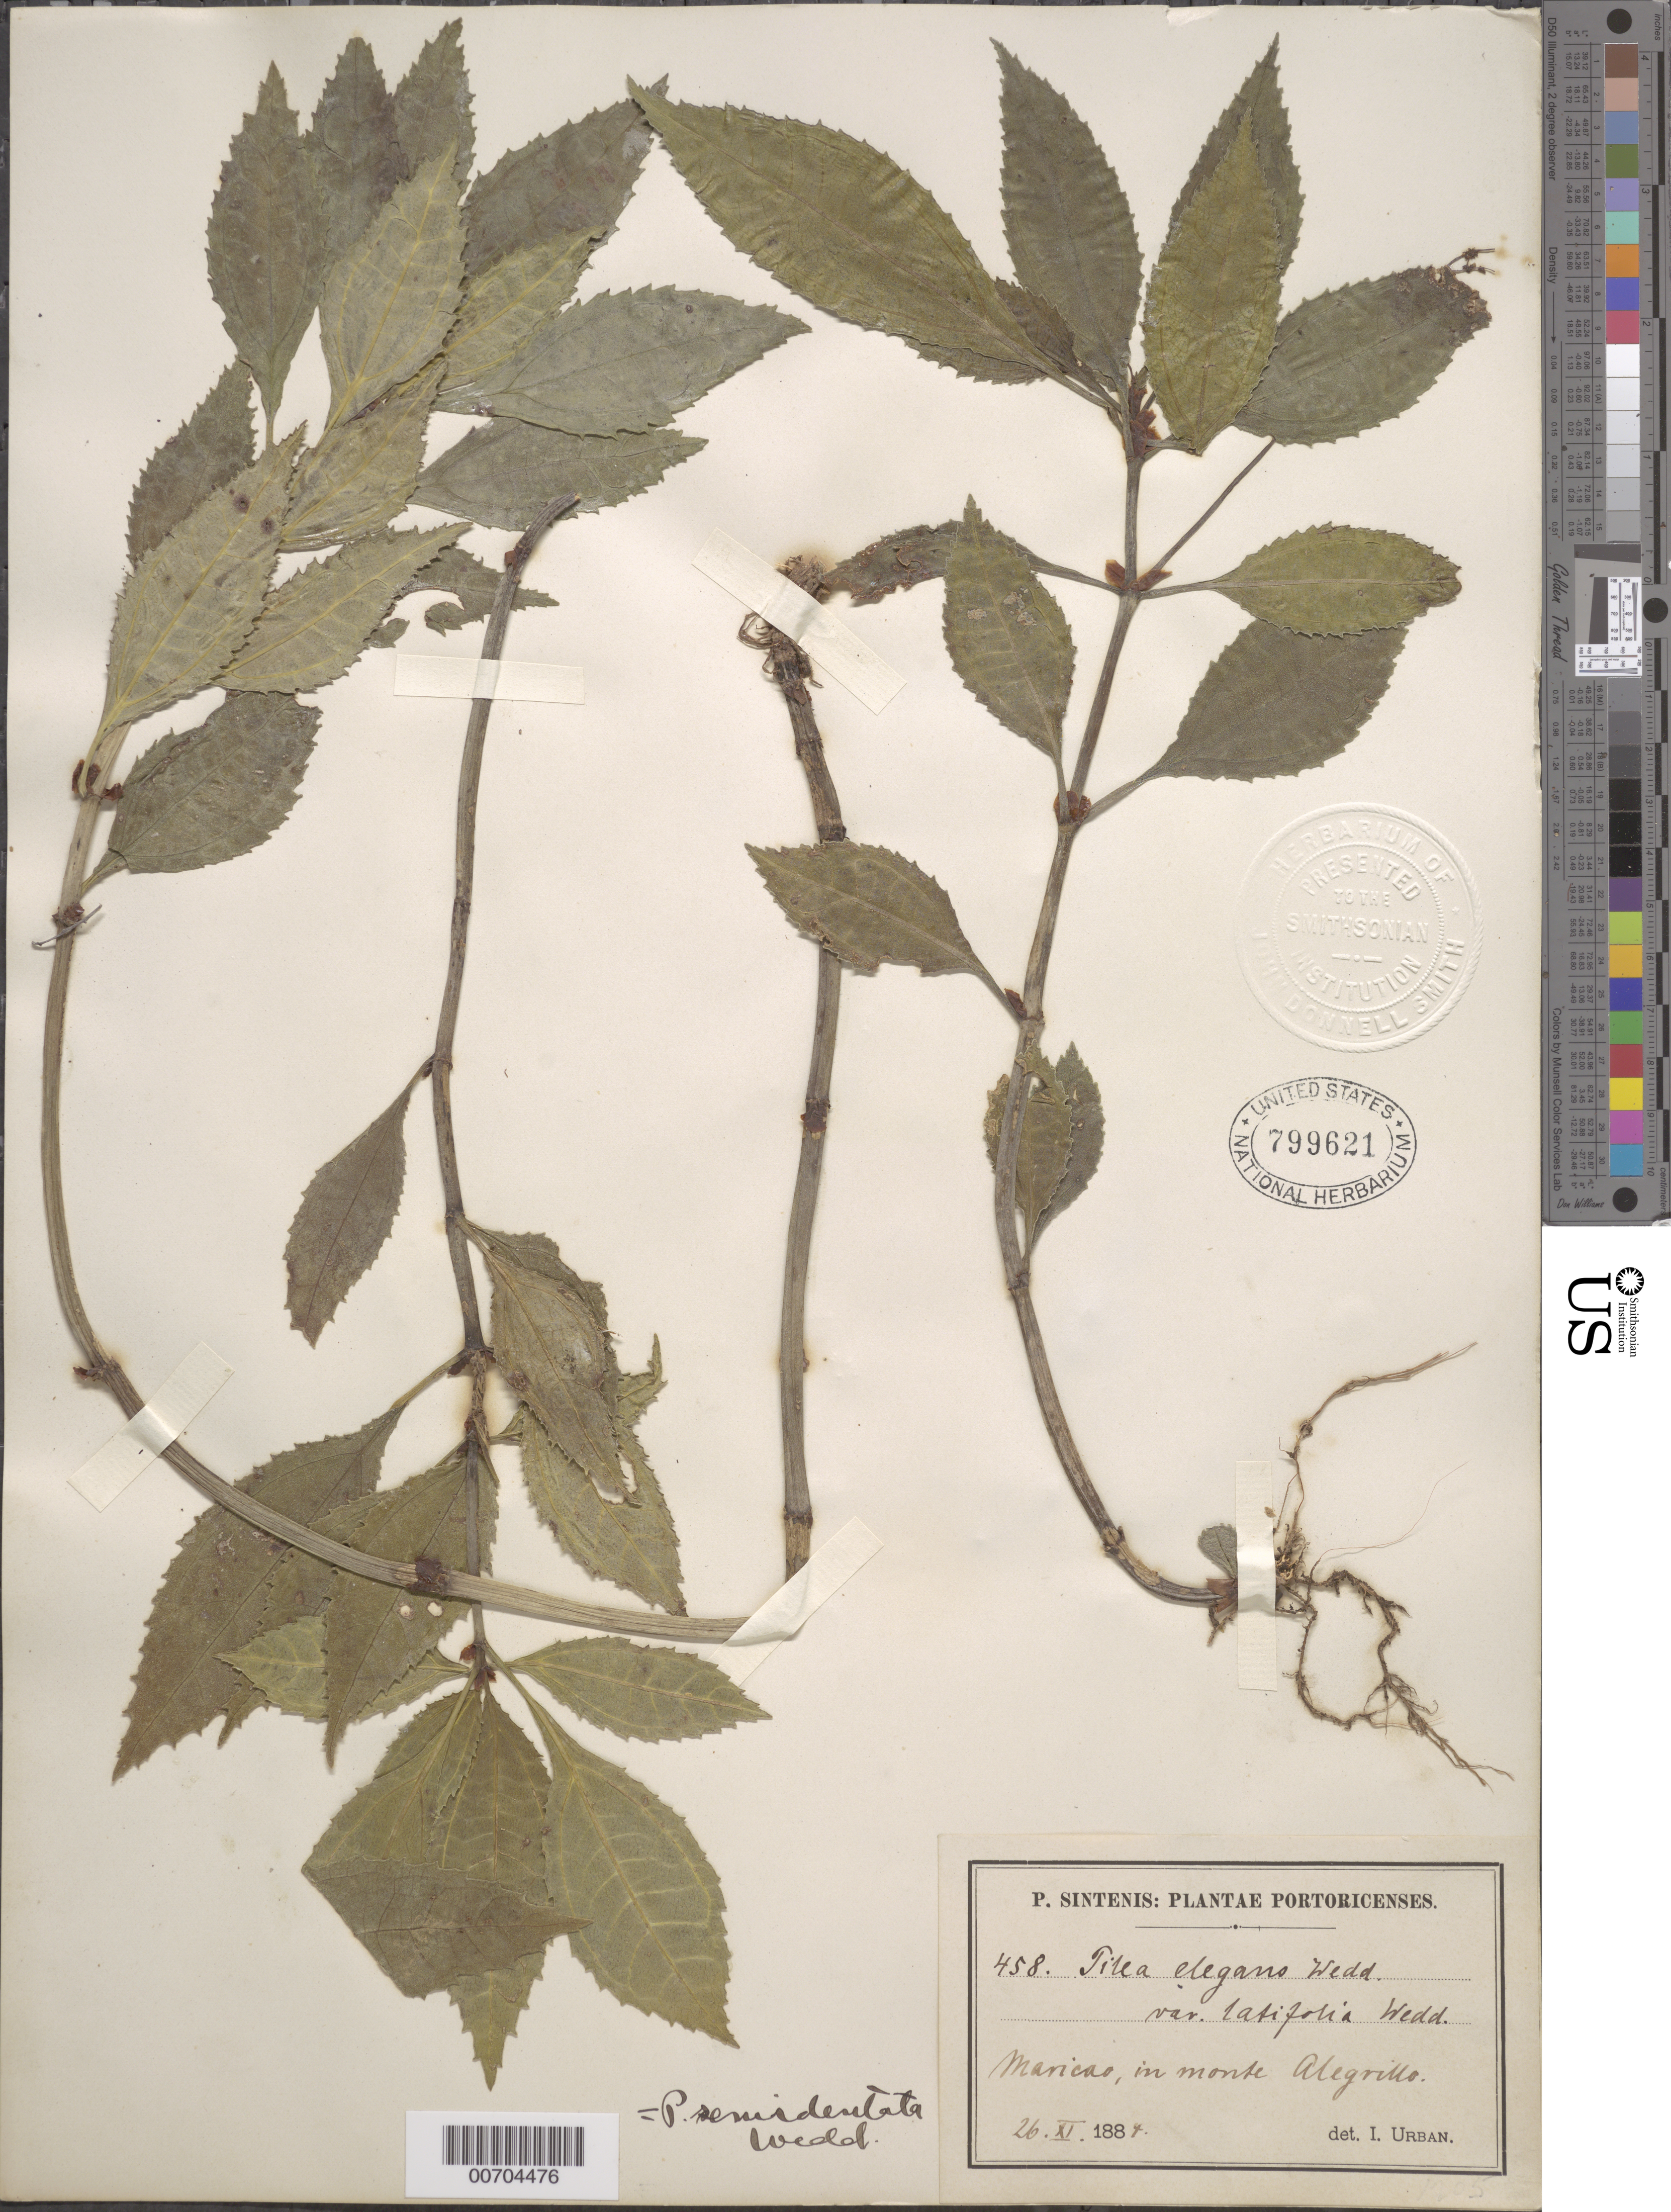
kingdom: Plantae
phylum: Tracheophyta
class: Magnoliopsida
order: Rosales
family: Urticaceae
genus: Pilea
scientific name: Pilea semidentata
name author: (Juss. ex Poir.) Wedd.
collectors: P. Sintenis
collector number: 458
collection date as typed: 26 Nov 1884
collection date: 1884-11-26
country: Puerto Rico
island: Greater Antilles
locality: Maricao, in monte Alegrillo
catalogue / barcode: US 799621